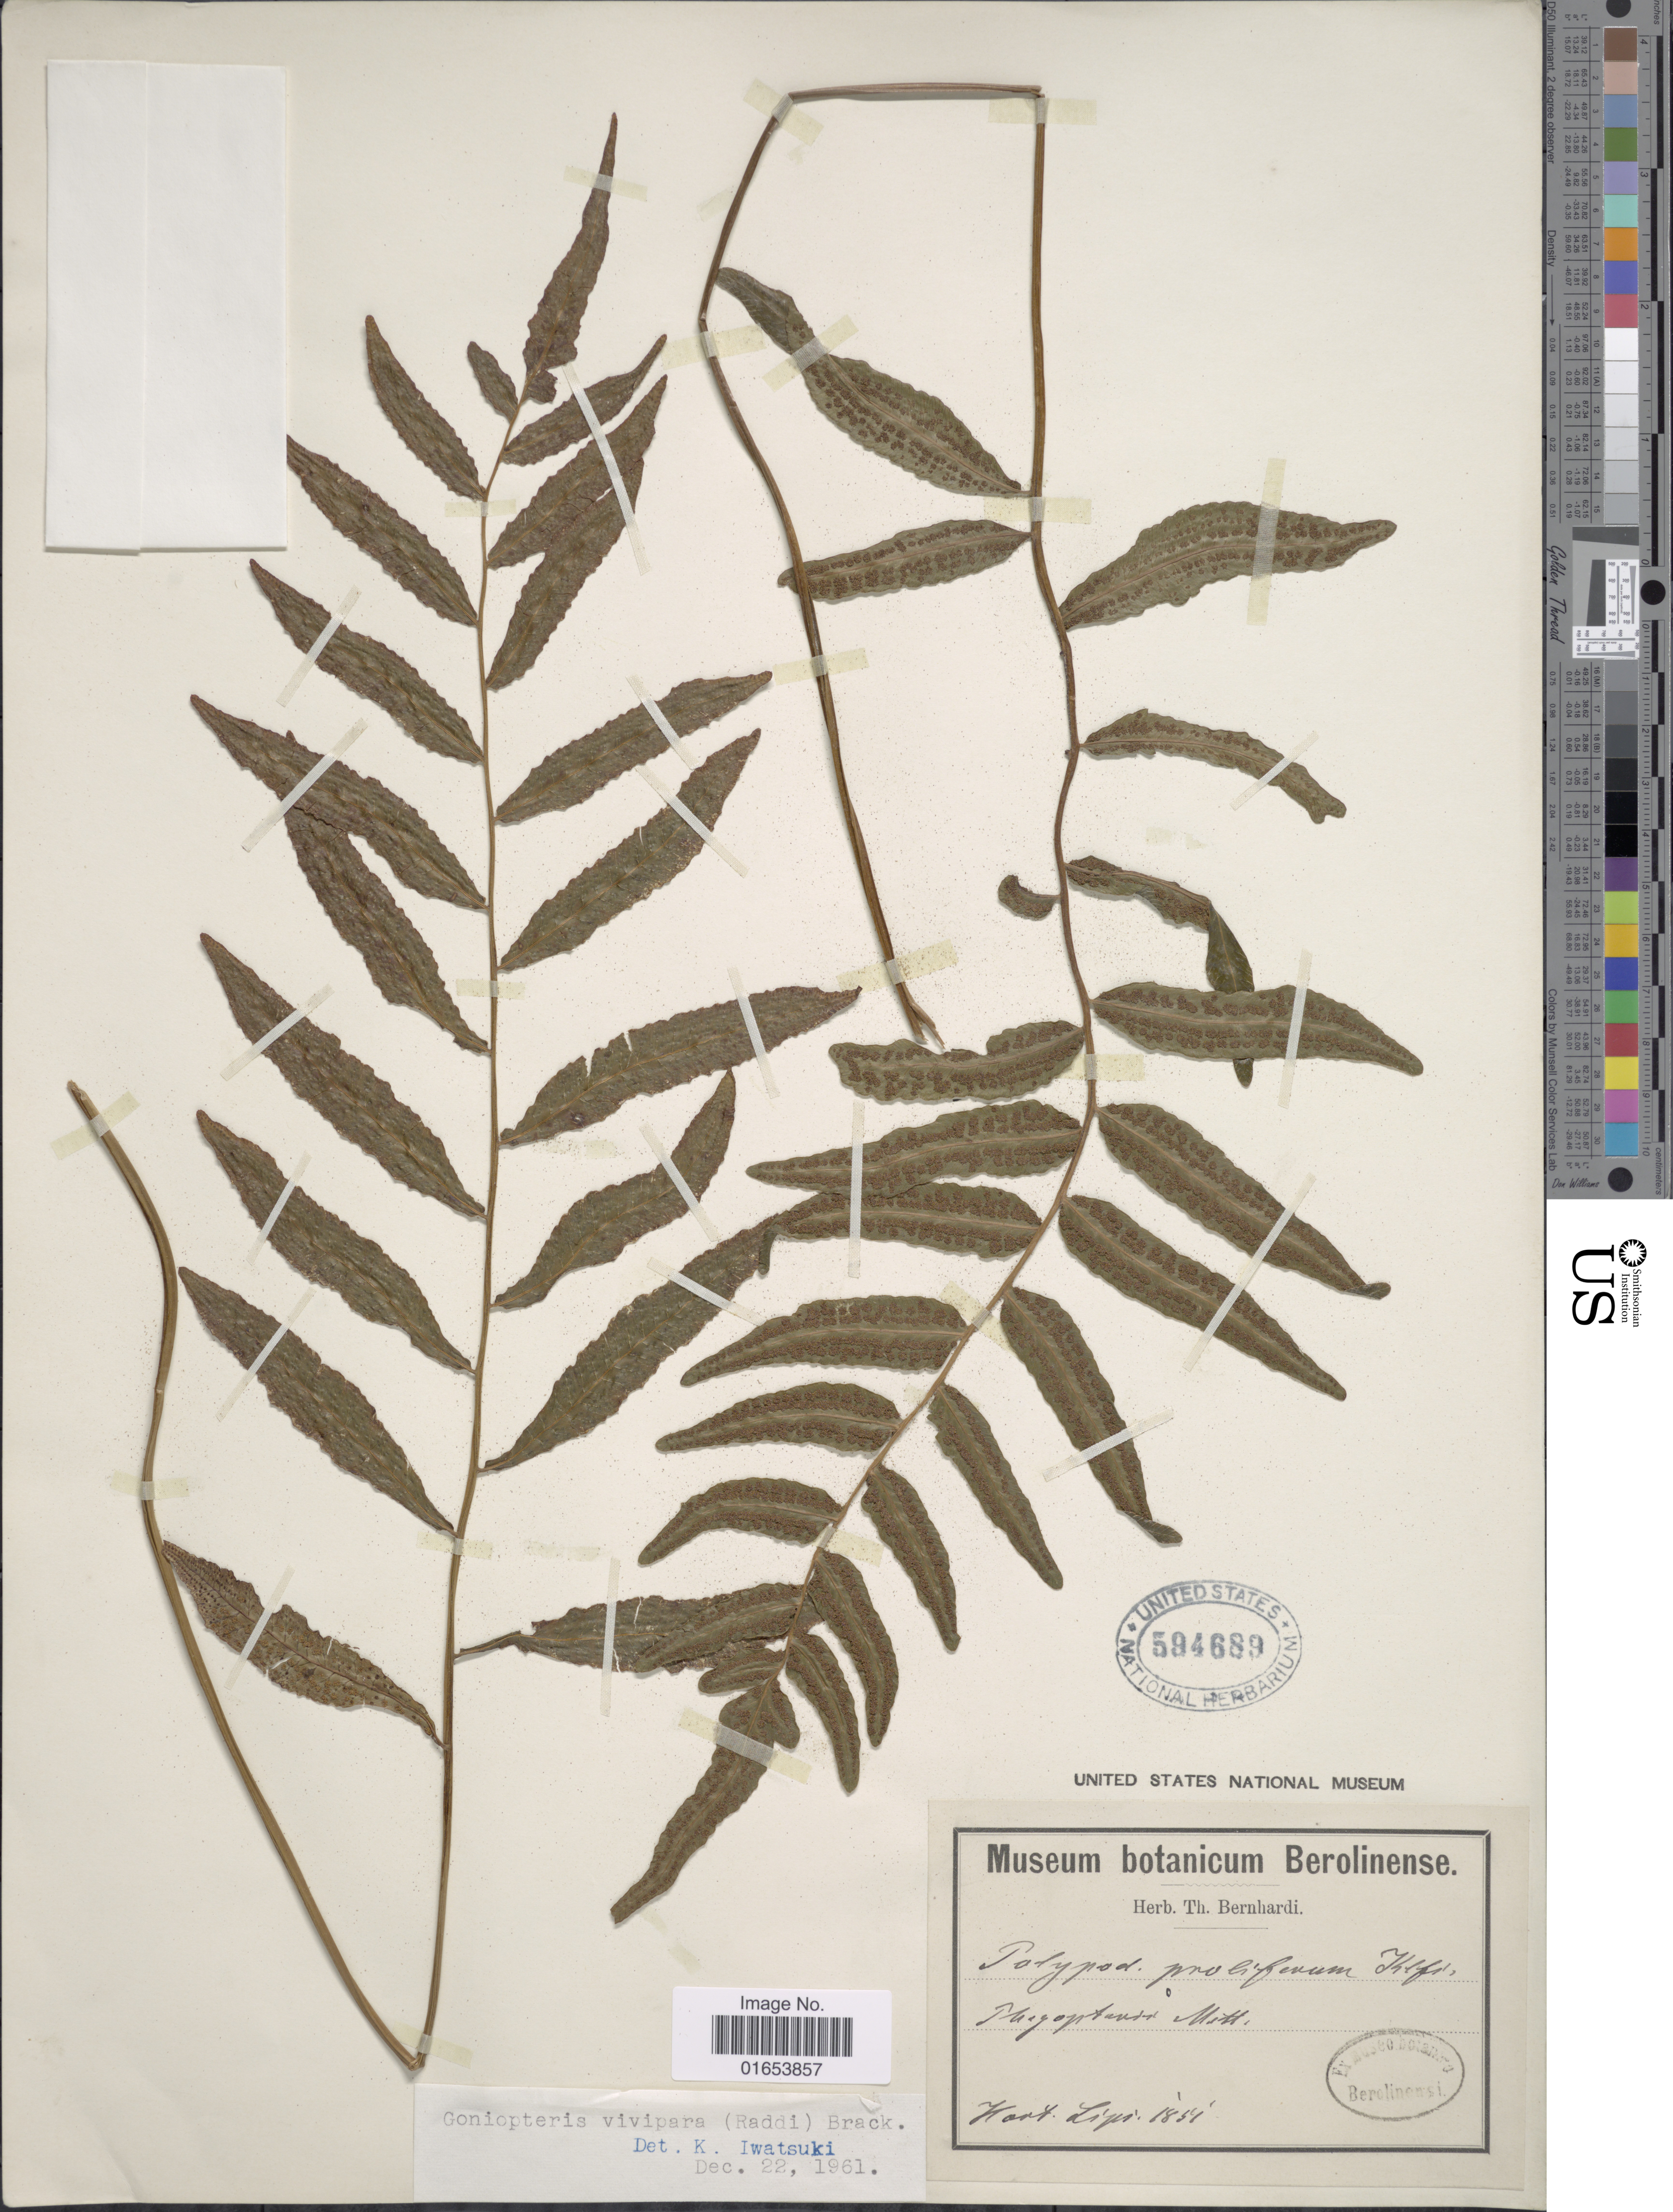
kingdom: Plantae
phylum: Tracheophyta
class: Polypodiopsida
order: Polypodiales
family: Thelypteridaceae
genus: Goniopteris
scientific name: Goniopteris vivipara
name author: (Raddi) C.F. Reed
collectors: ex herb. Bernhardi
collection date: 1854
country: Germany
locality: Hort Lips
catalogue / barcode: US 594689